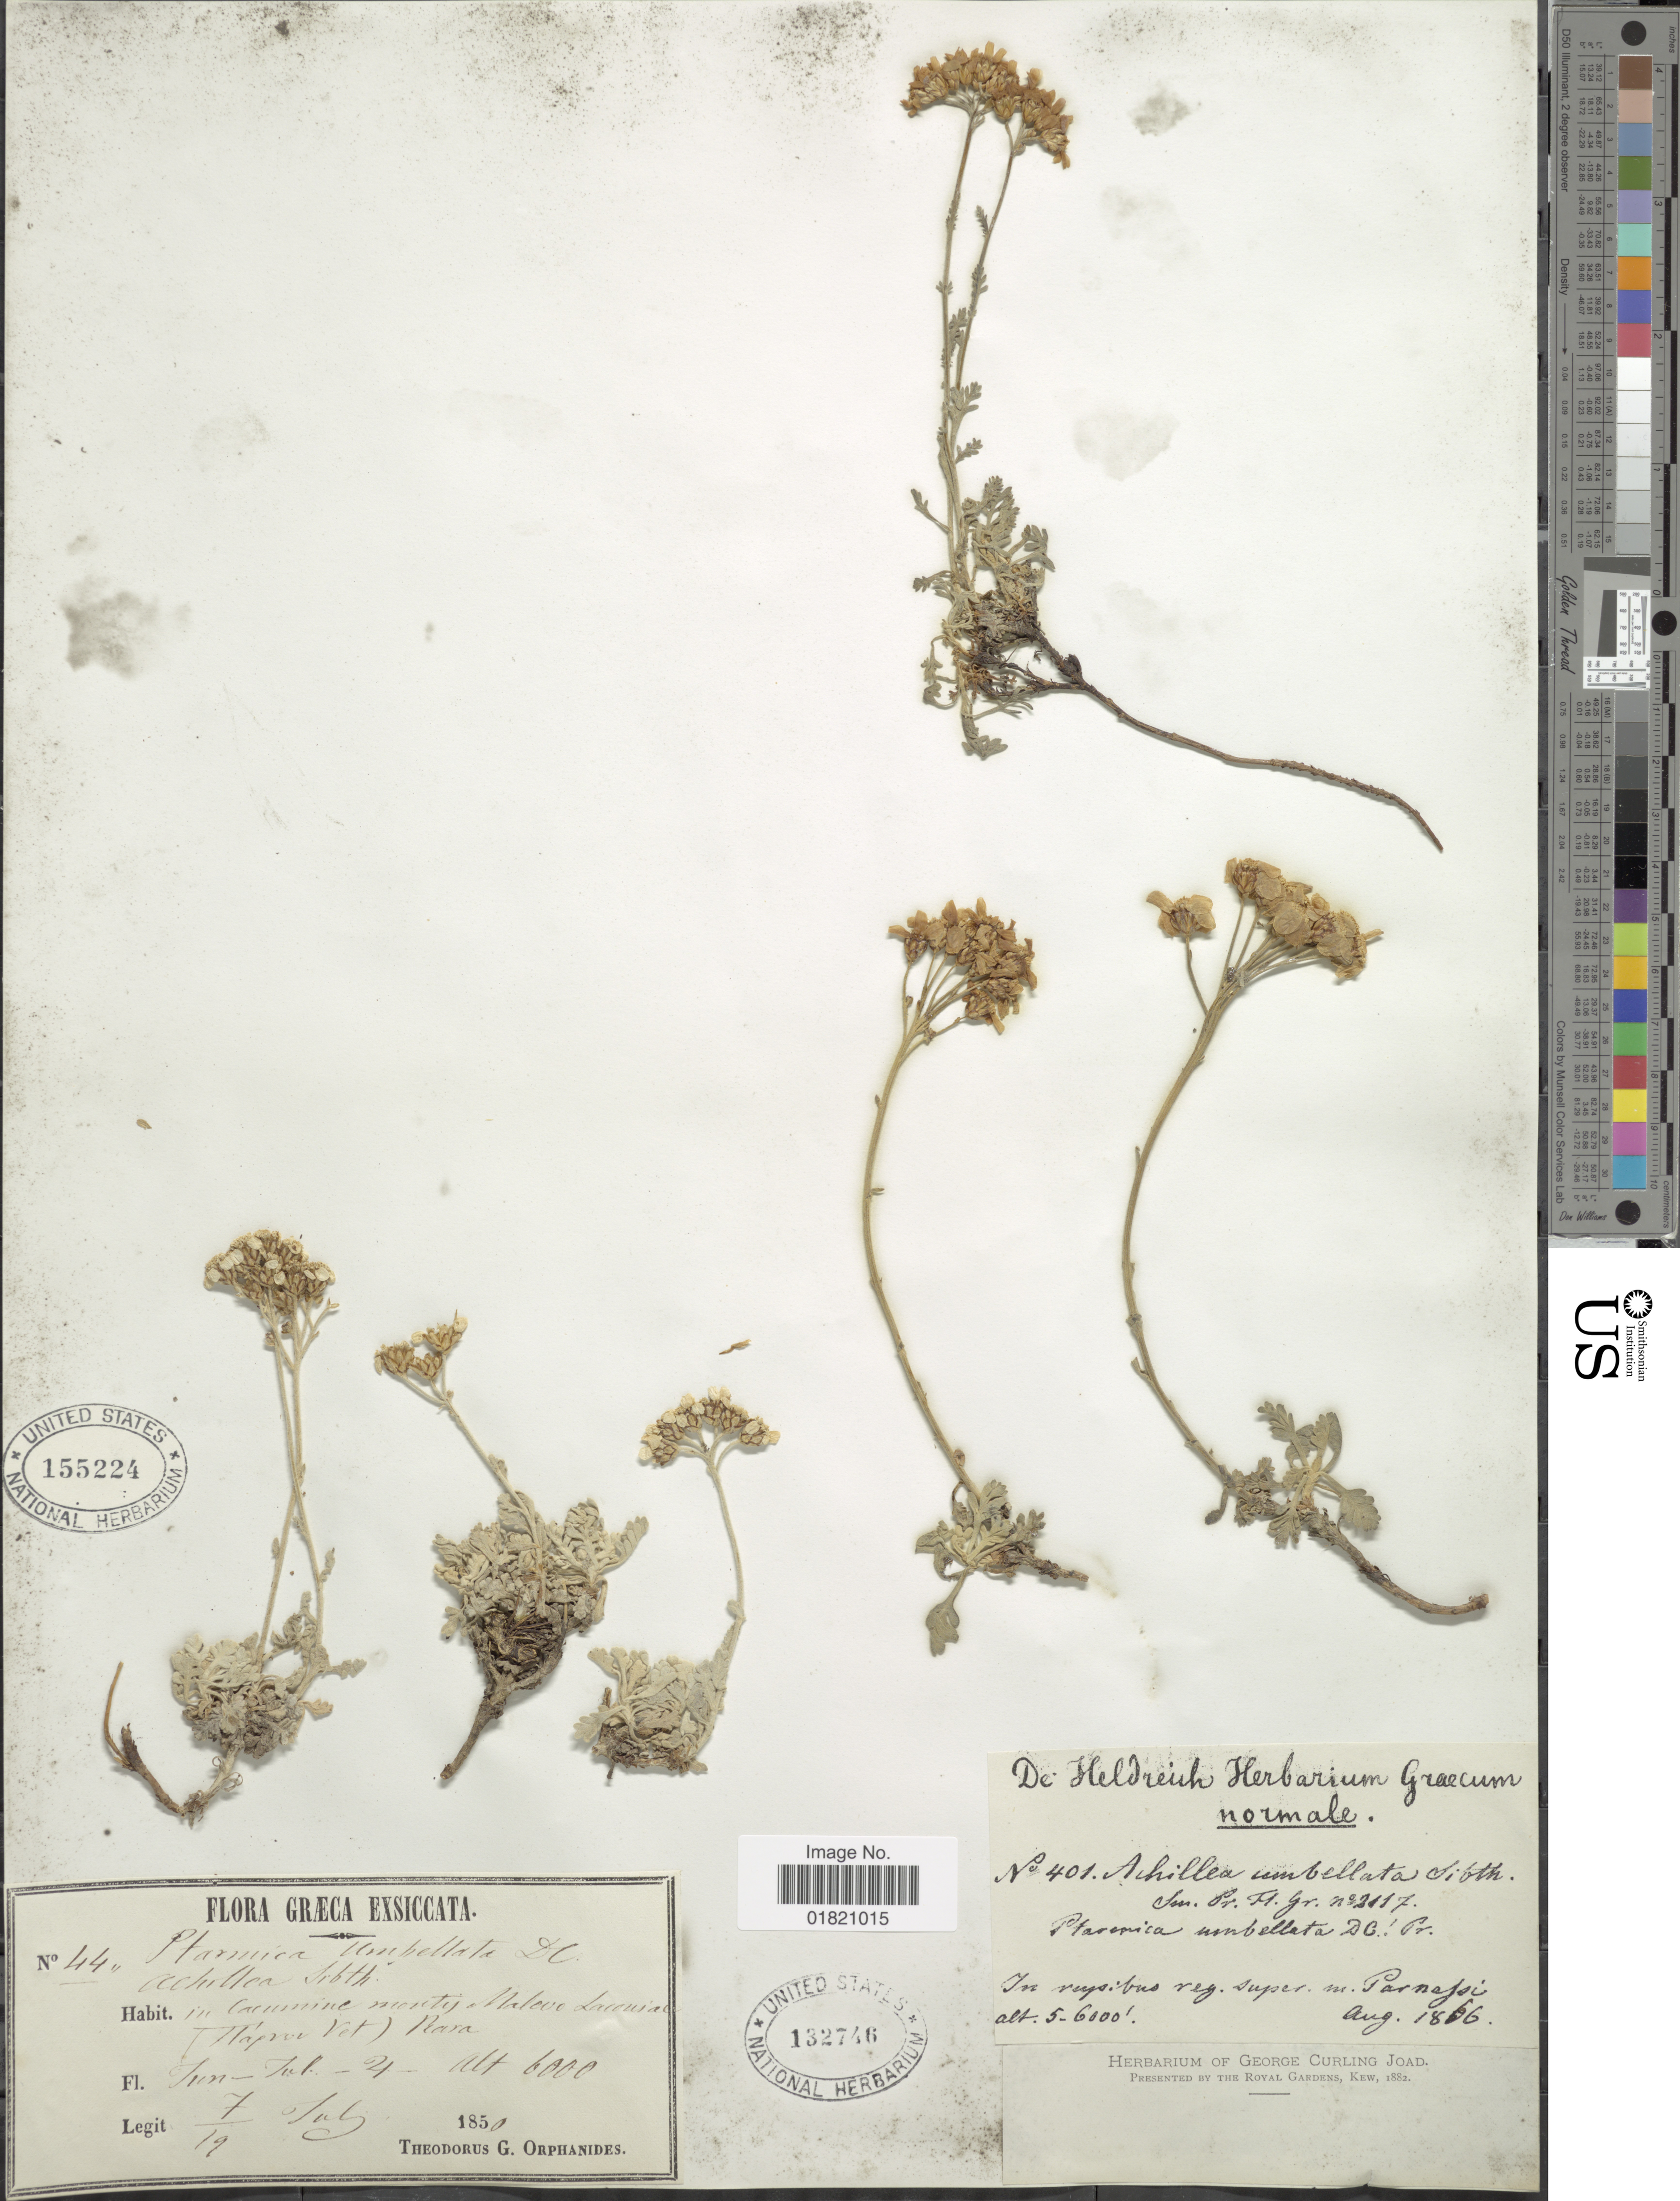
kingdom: Plantae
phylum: Tracheophyta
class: Magnoliopsida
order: Asterales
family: Asteraceae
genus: Achillea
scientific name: Achillea umbellata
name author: Sibth. & Sm.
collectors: -. De Heldreich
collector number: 401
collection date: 1866-08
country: Greece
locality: M. Parnefsi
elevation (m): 1524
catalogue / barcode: US 132746